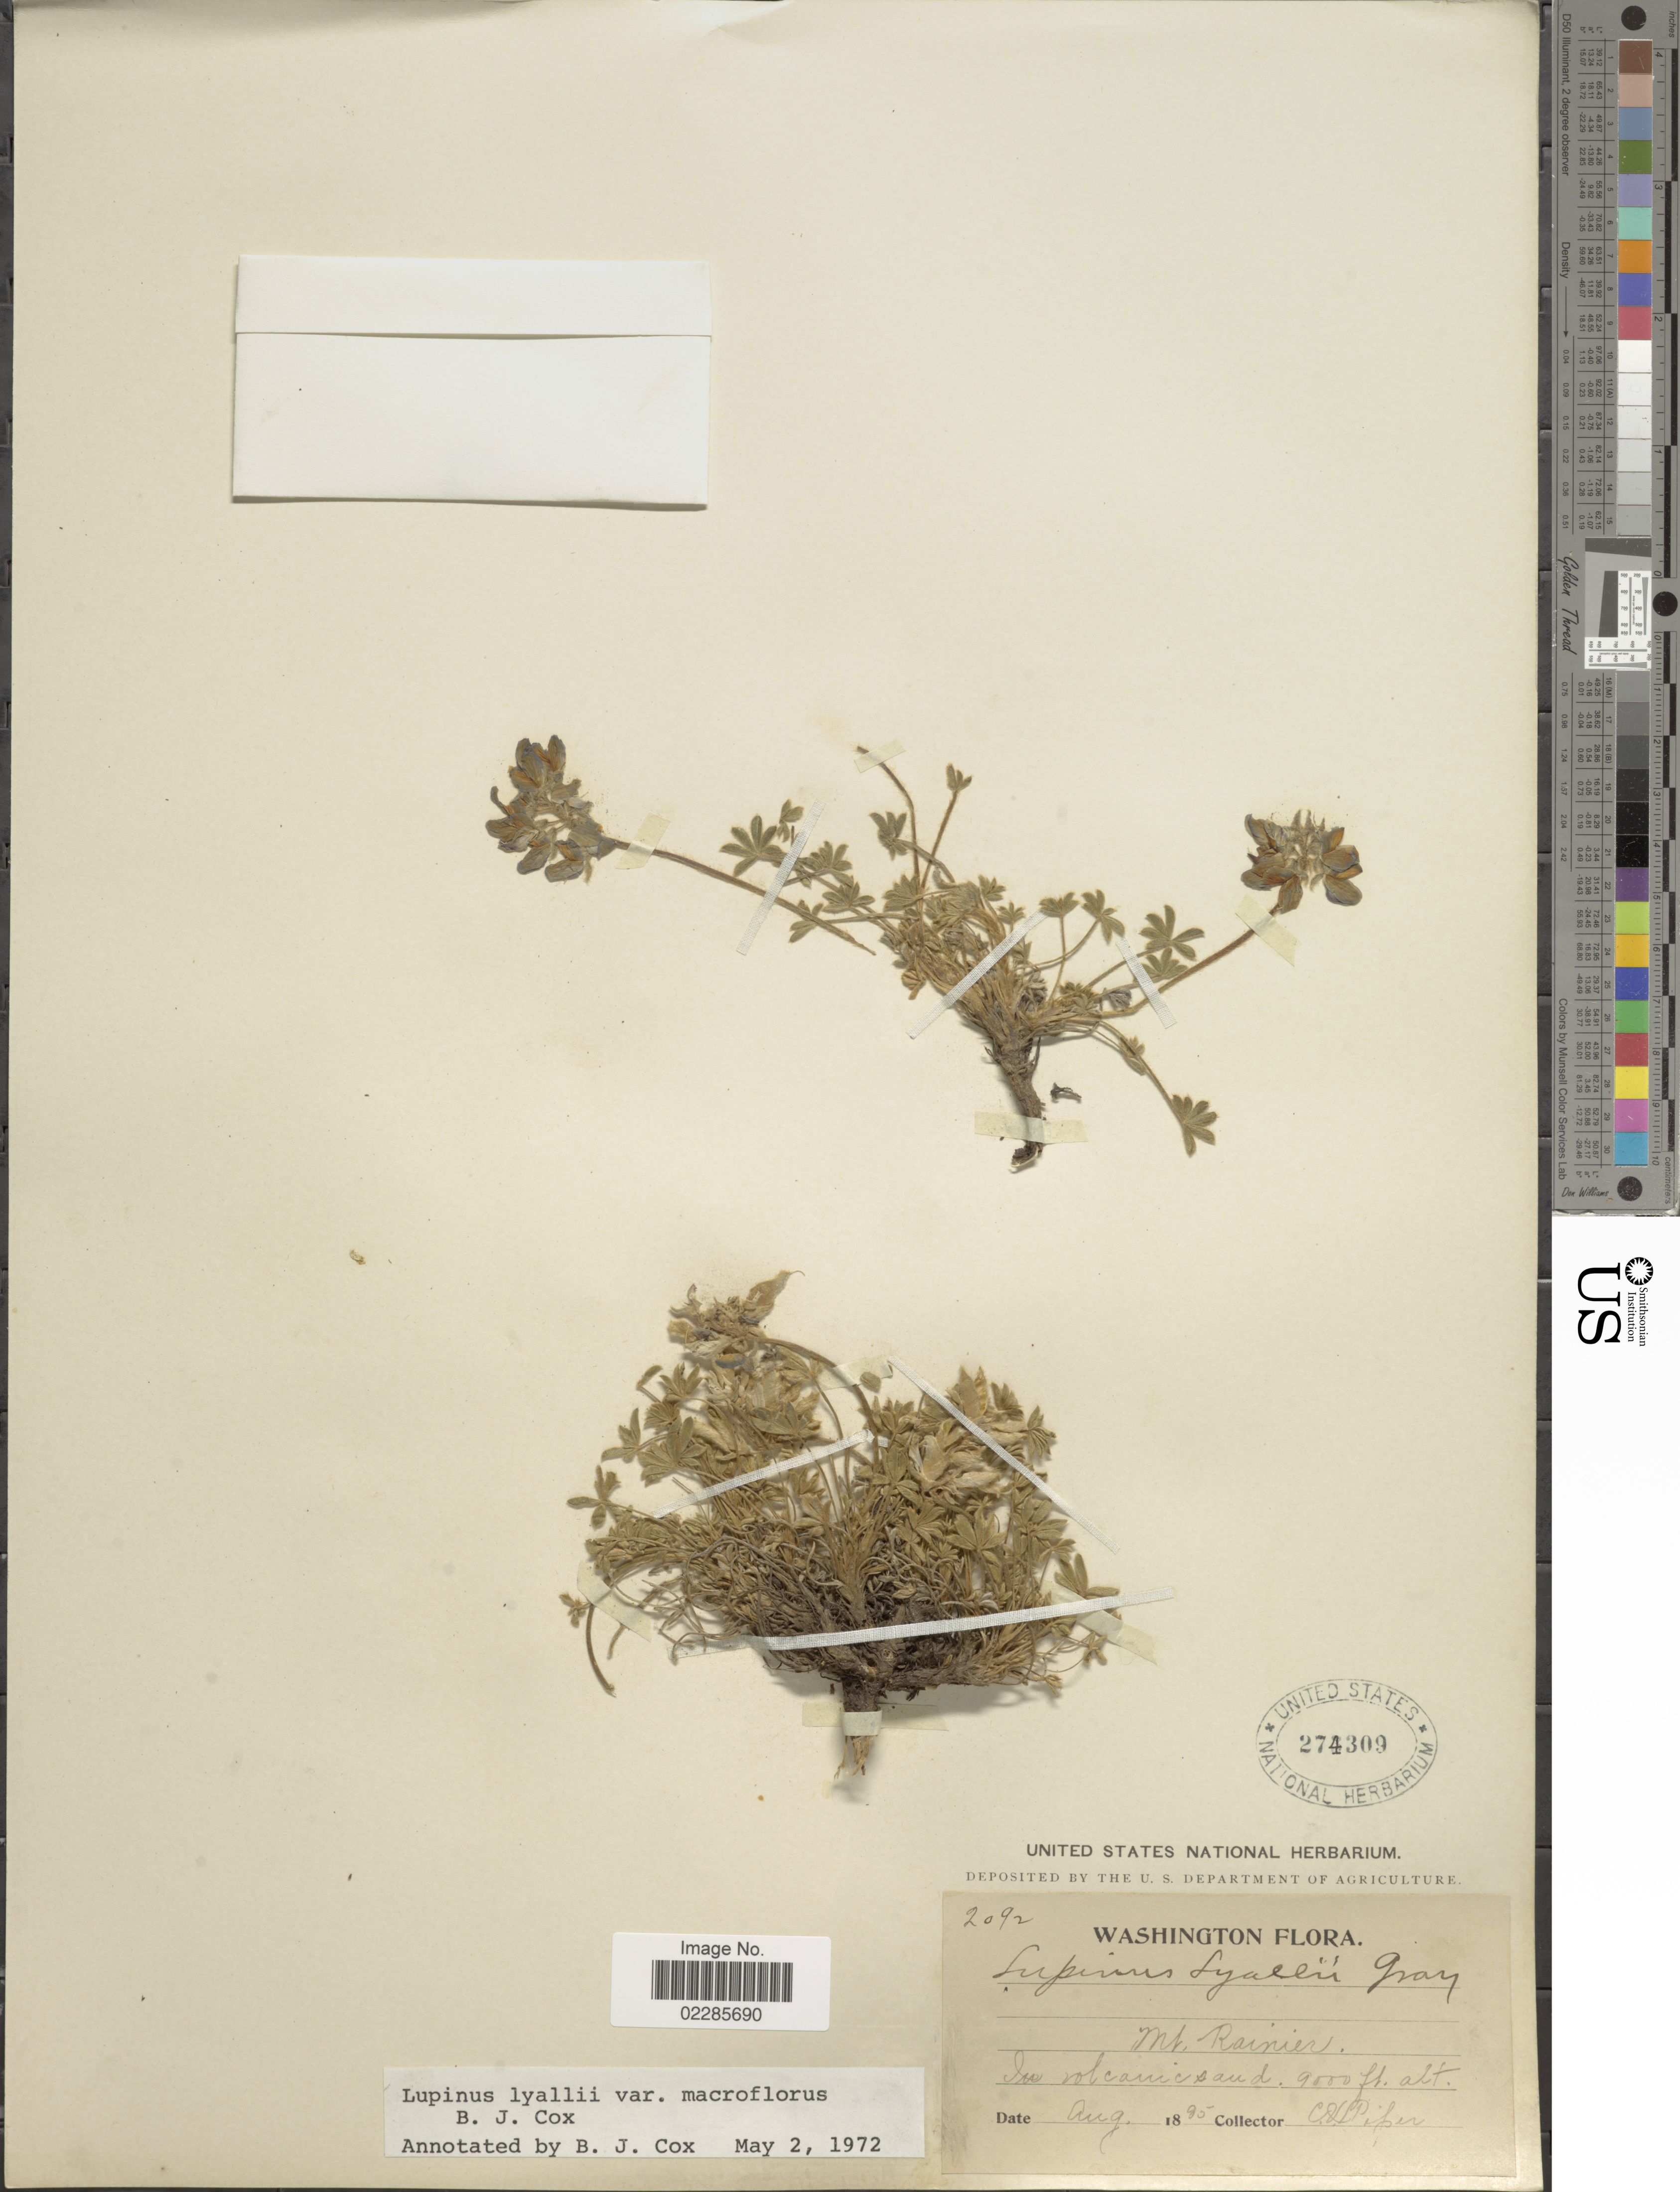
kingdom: Plantae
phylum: Tracheophyta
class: Magnoliopsida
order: Fabales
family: Fabaceae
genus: Lupinus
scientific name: Lupinus lyallii var. macroflorus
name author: B.J. Cox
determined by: Cox, B. J.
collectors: C. V. Piper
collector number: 2092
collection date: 1885-08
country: United States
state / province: Washington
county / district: Pierce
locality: Mt Rainier, In volcanic sand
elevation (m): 2743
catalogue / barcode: US 274309